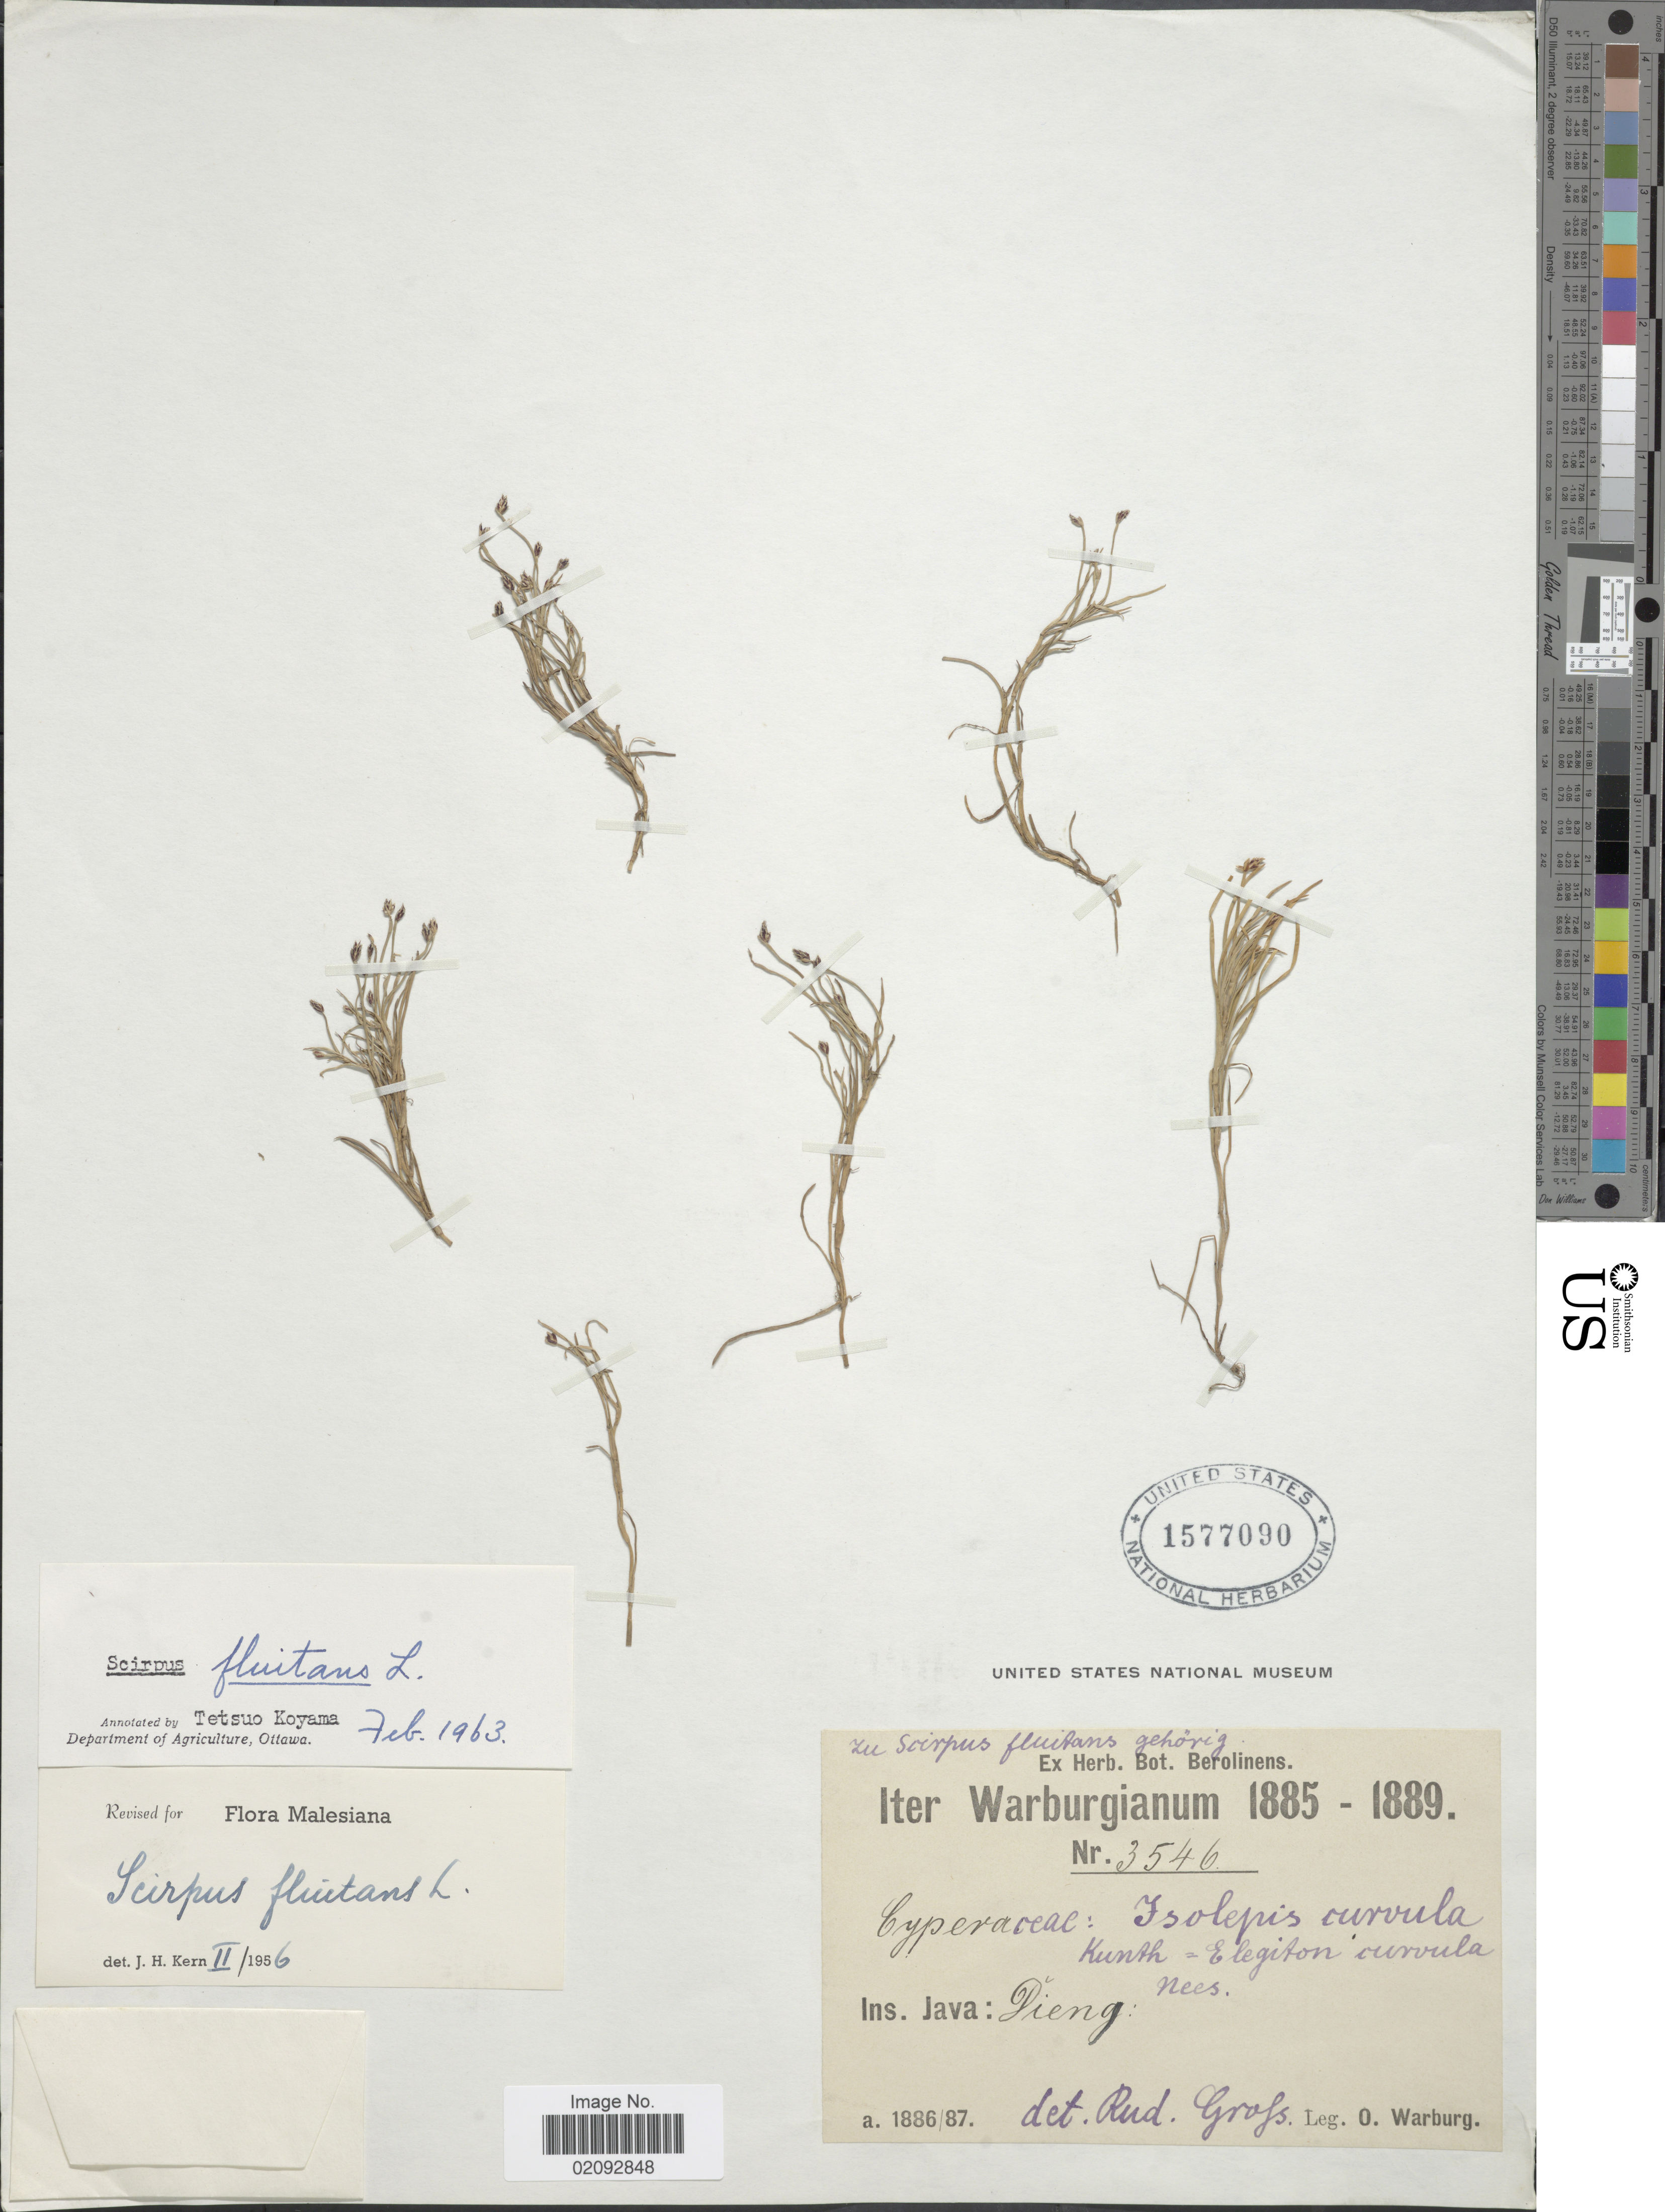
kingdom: Plantae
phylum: Tracheophyta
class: Liliopsida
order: Poales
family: Cyperaceae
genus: Isolepis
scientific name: Isolepis fluitans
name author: (L.) R. Br.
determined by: Strong, Mark T., (BOT), Smithsonian Institution - National Museum of Natural History (UNITED STATES)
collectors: O. Warburg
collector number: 3546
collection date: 1886/1887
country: Indonesia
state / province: Java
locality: Ins Java: Dieng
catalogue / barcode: US 1577090